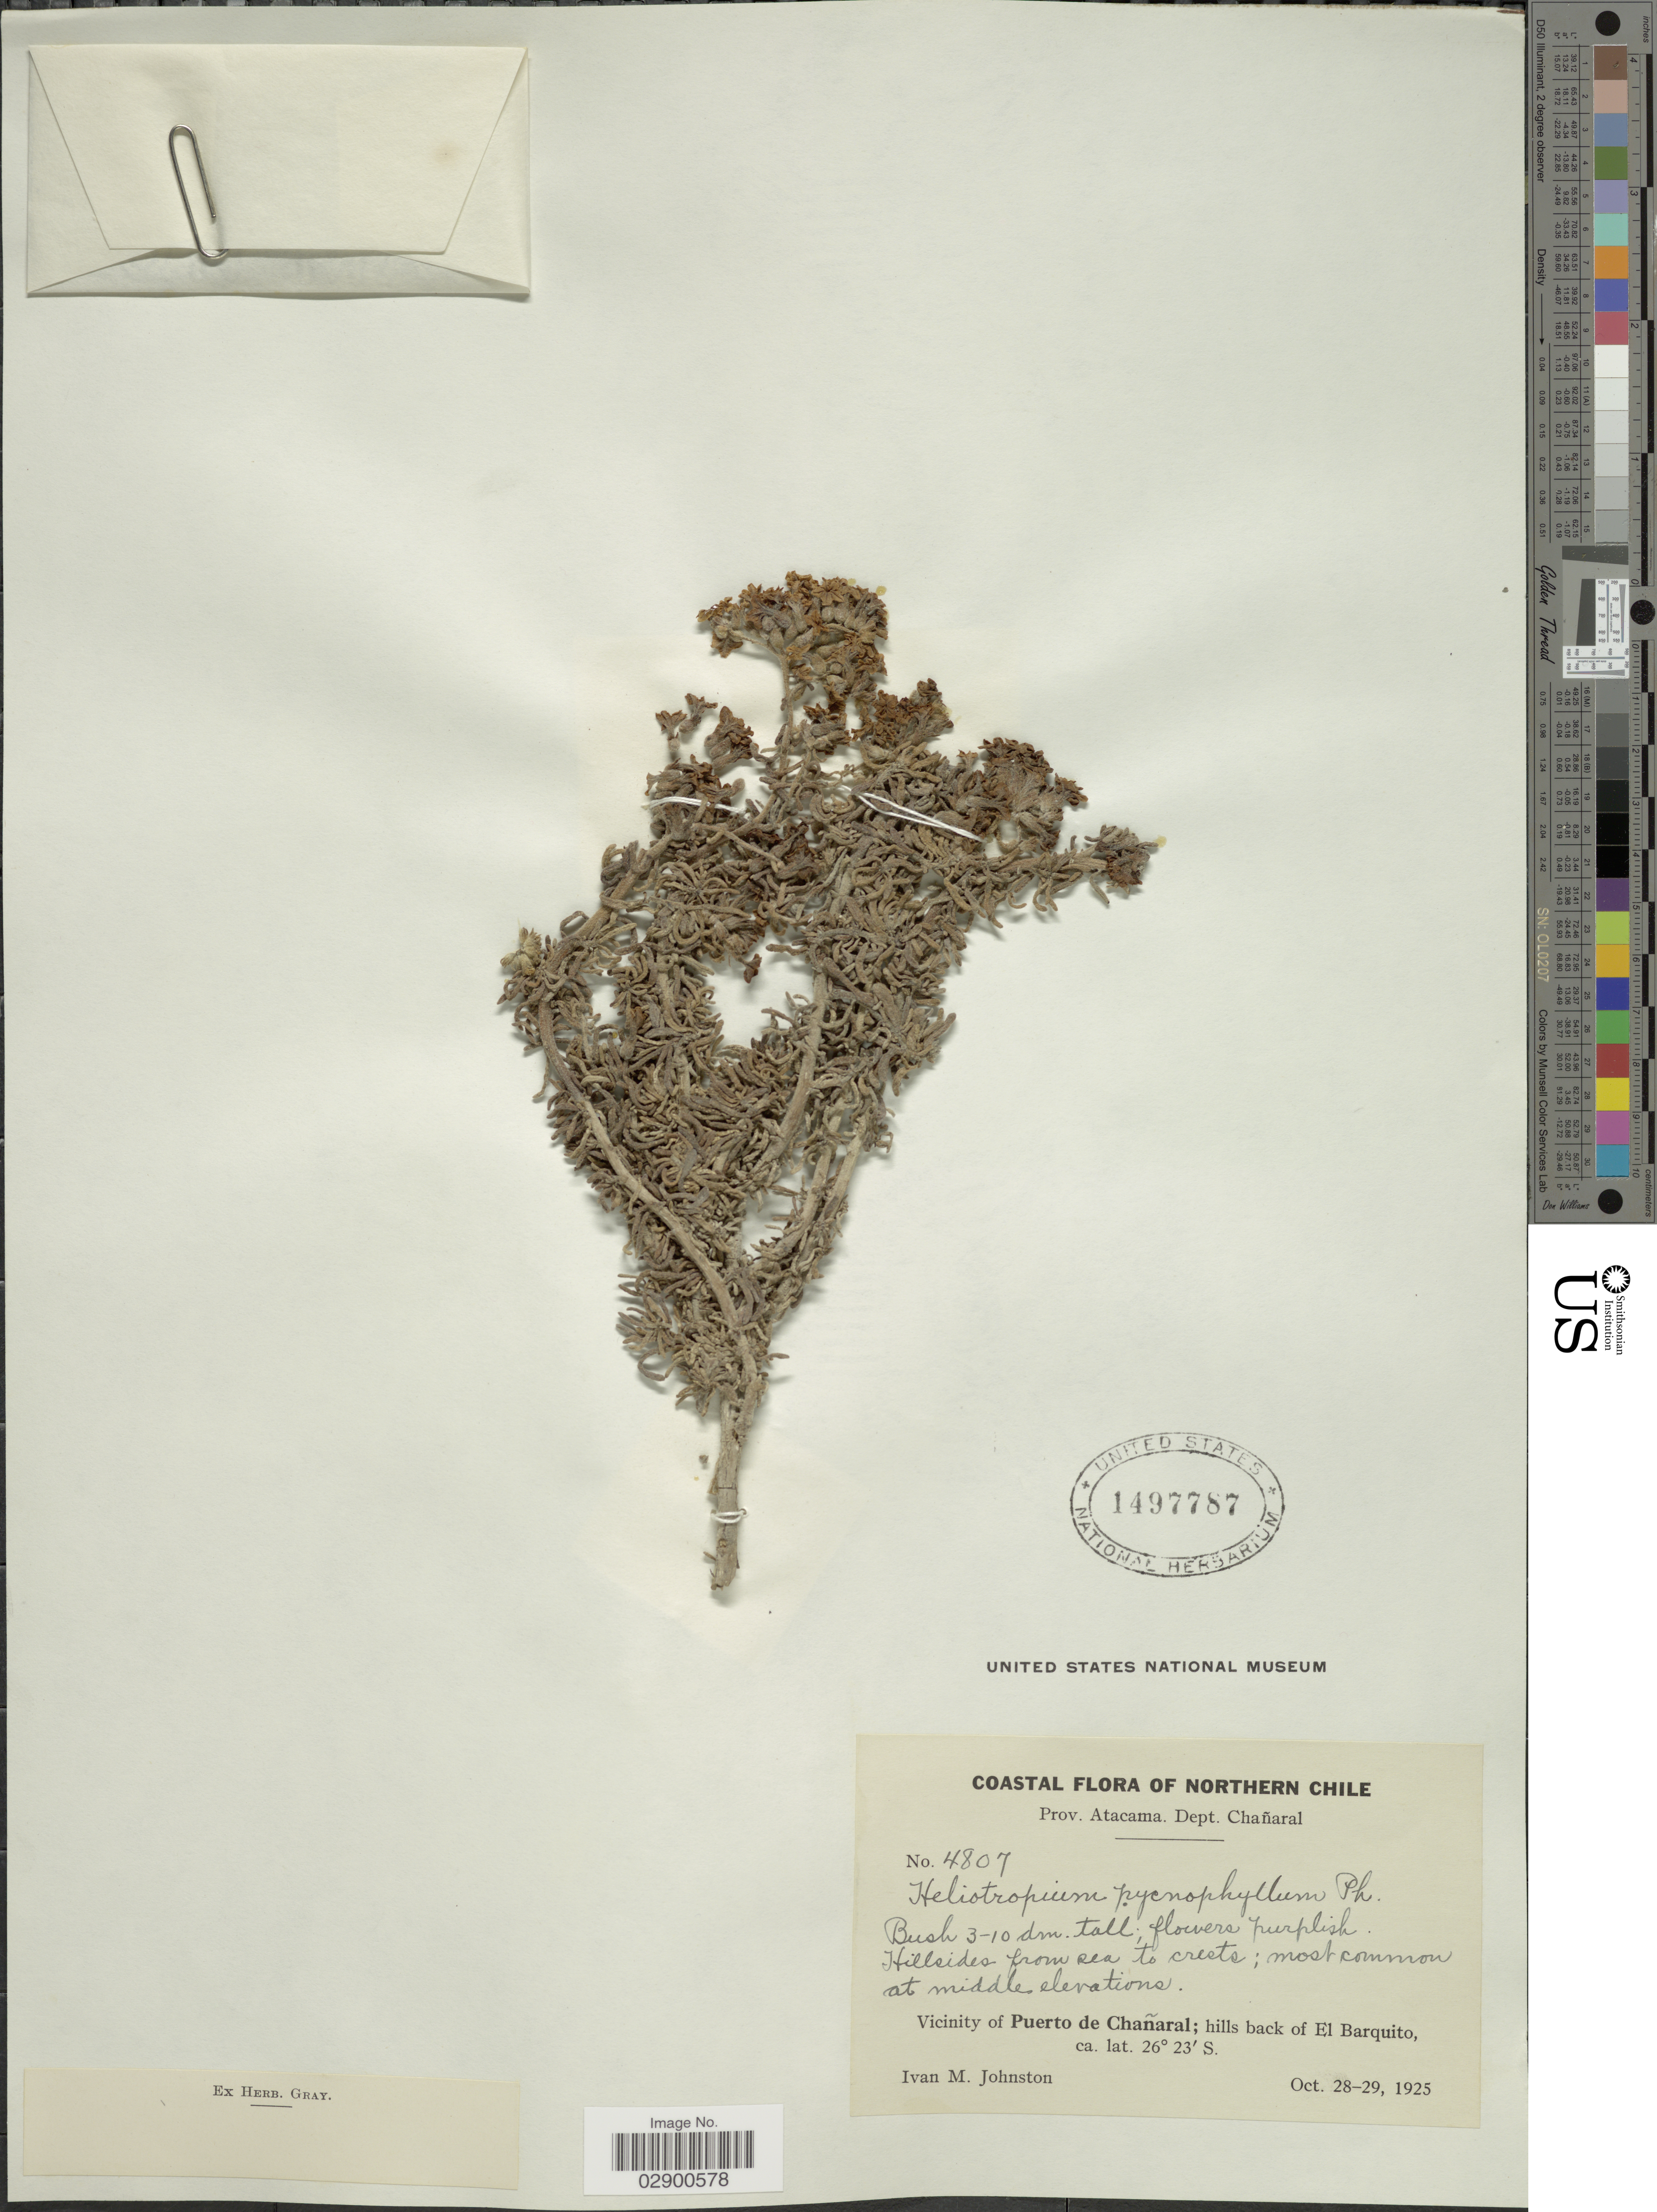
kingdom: Plantae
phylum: Tracheophyta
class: Magnoliopsida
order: Boraginales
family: Heliotropiaceae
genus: Heliotropium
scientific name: Heliotropium pycnophyllum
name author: Phil.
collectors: I.M. Johnston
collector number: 4807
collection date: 1925-10-28/1925-10-29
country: Chile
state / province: Atacama (III)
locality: Northern Chile. Dept. Chañaral. Vicinity of Puerto de Chañaral; hills back of El Barquito.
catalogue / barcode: US 1497787